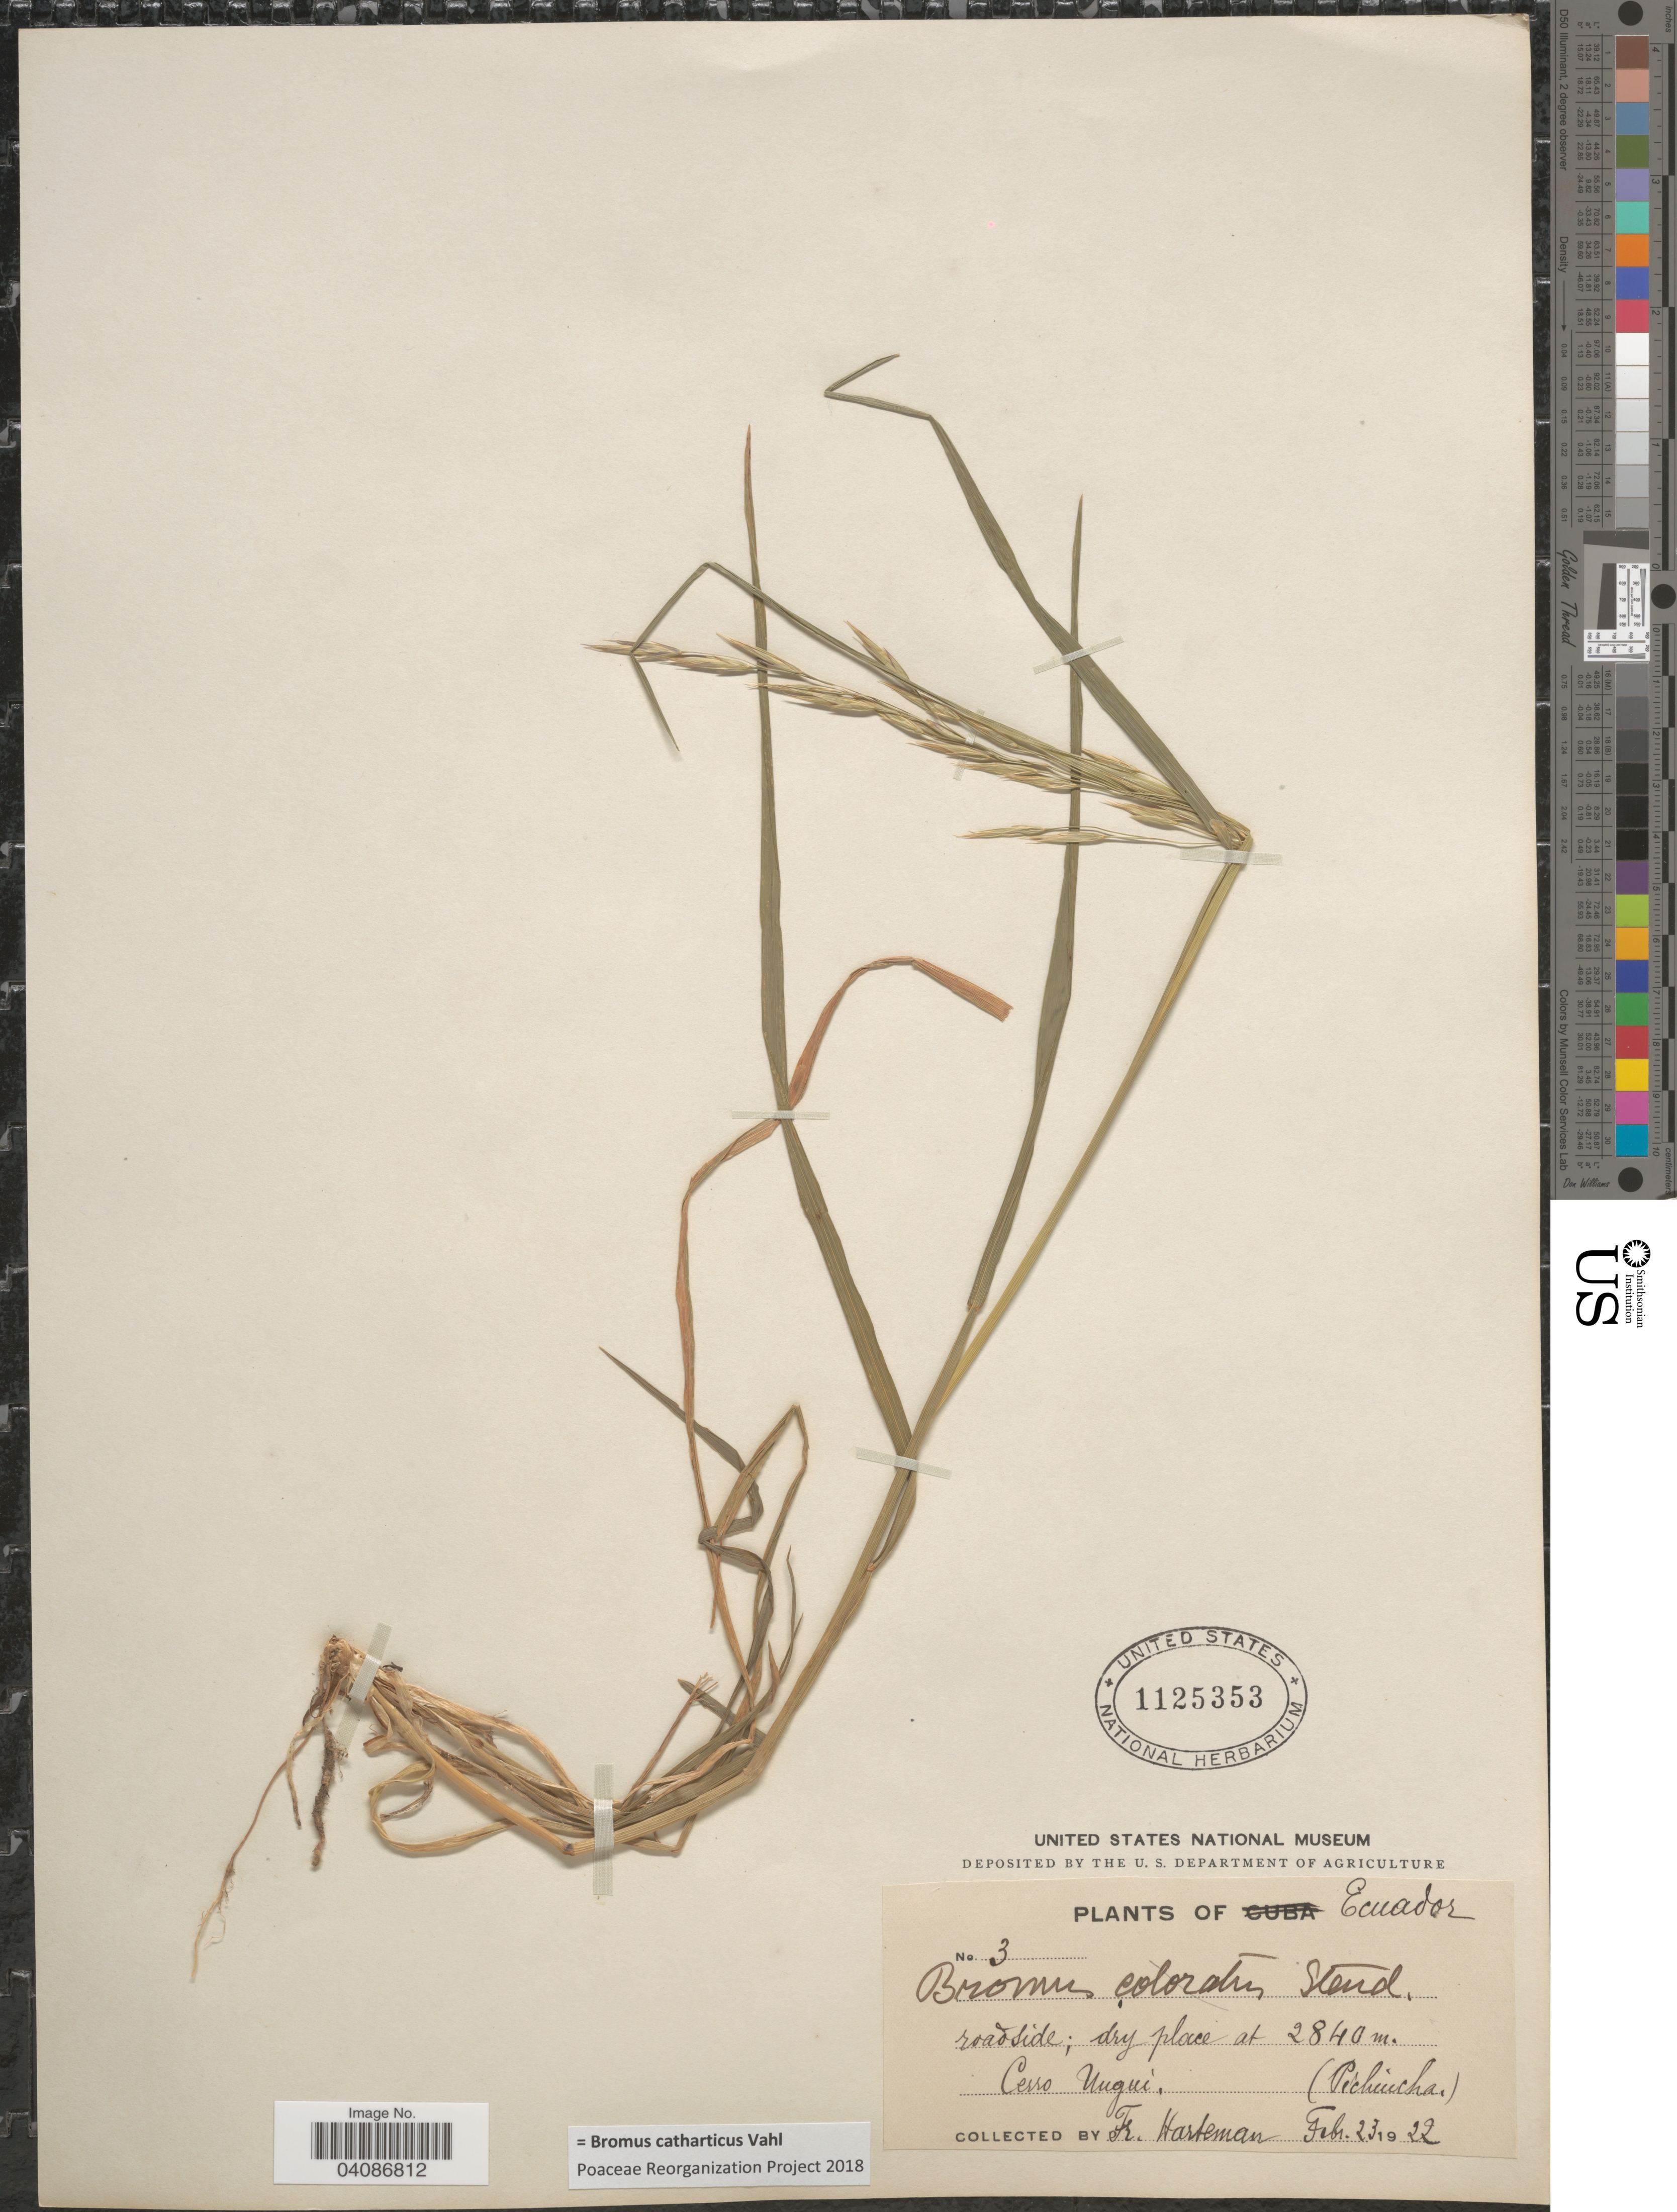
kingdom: Plantae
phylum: Tracheophyta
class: Liliopsida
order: Poales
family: Poaceae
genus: Bromus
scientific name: Bromus catharticus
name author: Vahl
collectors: Harteman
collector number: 3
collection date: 1922-02-23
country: Ecuador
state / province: Pichincha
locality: Cerro Ungui.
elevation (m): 2840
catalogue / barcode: US 1125353